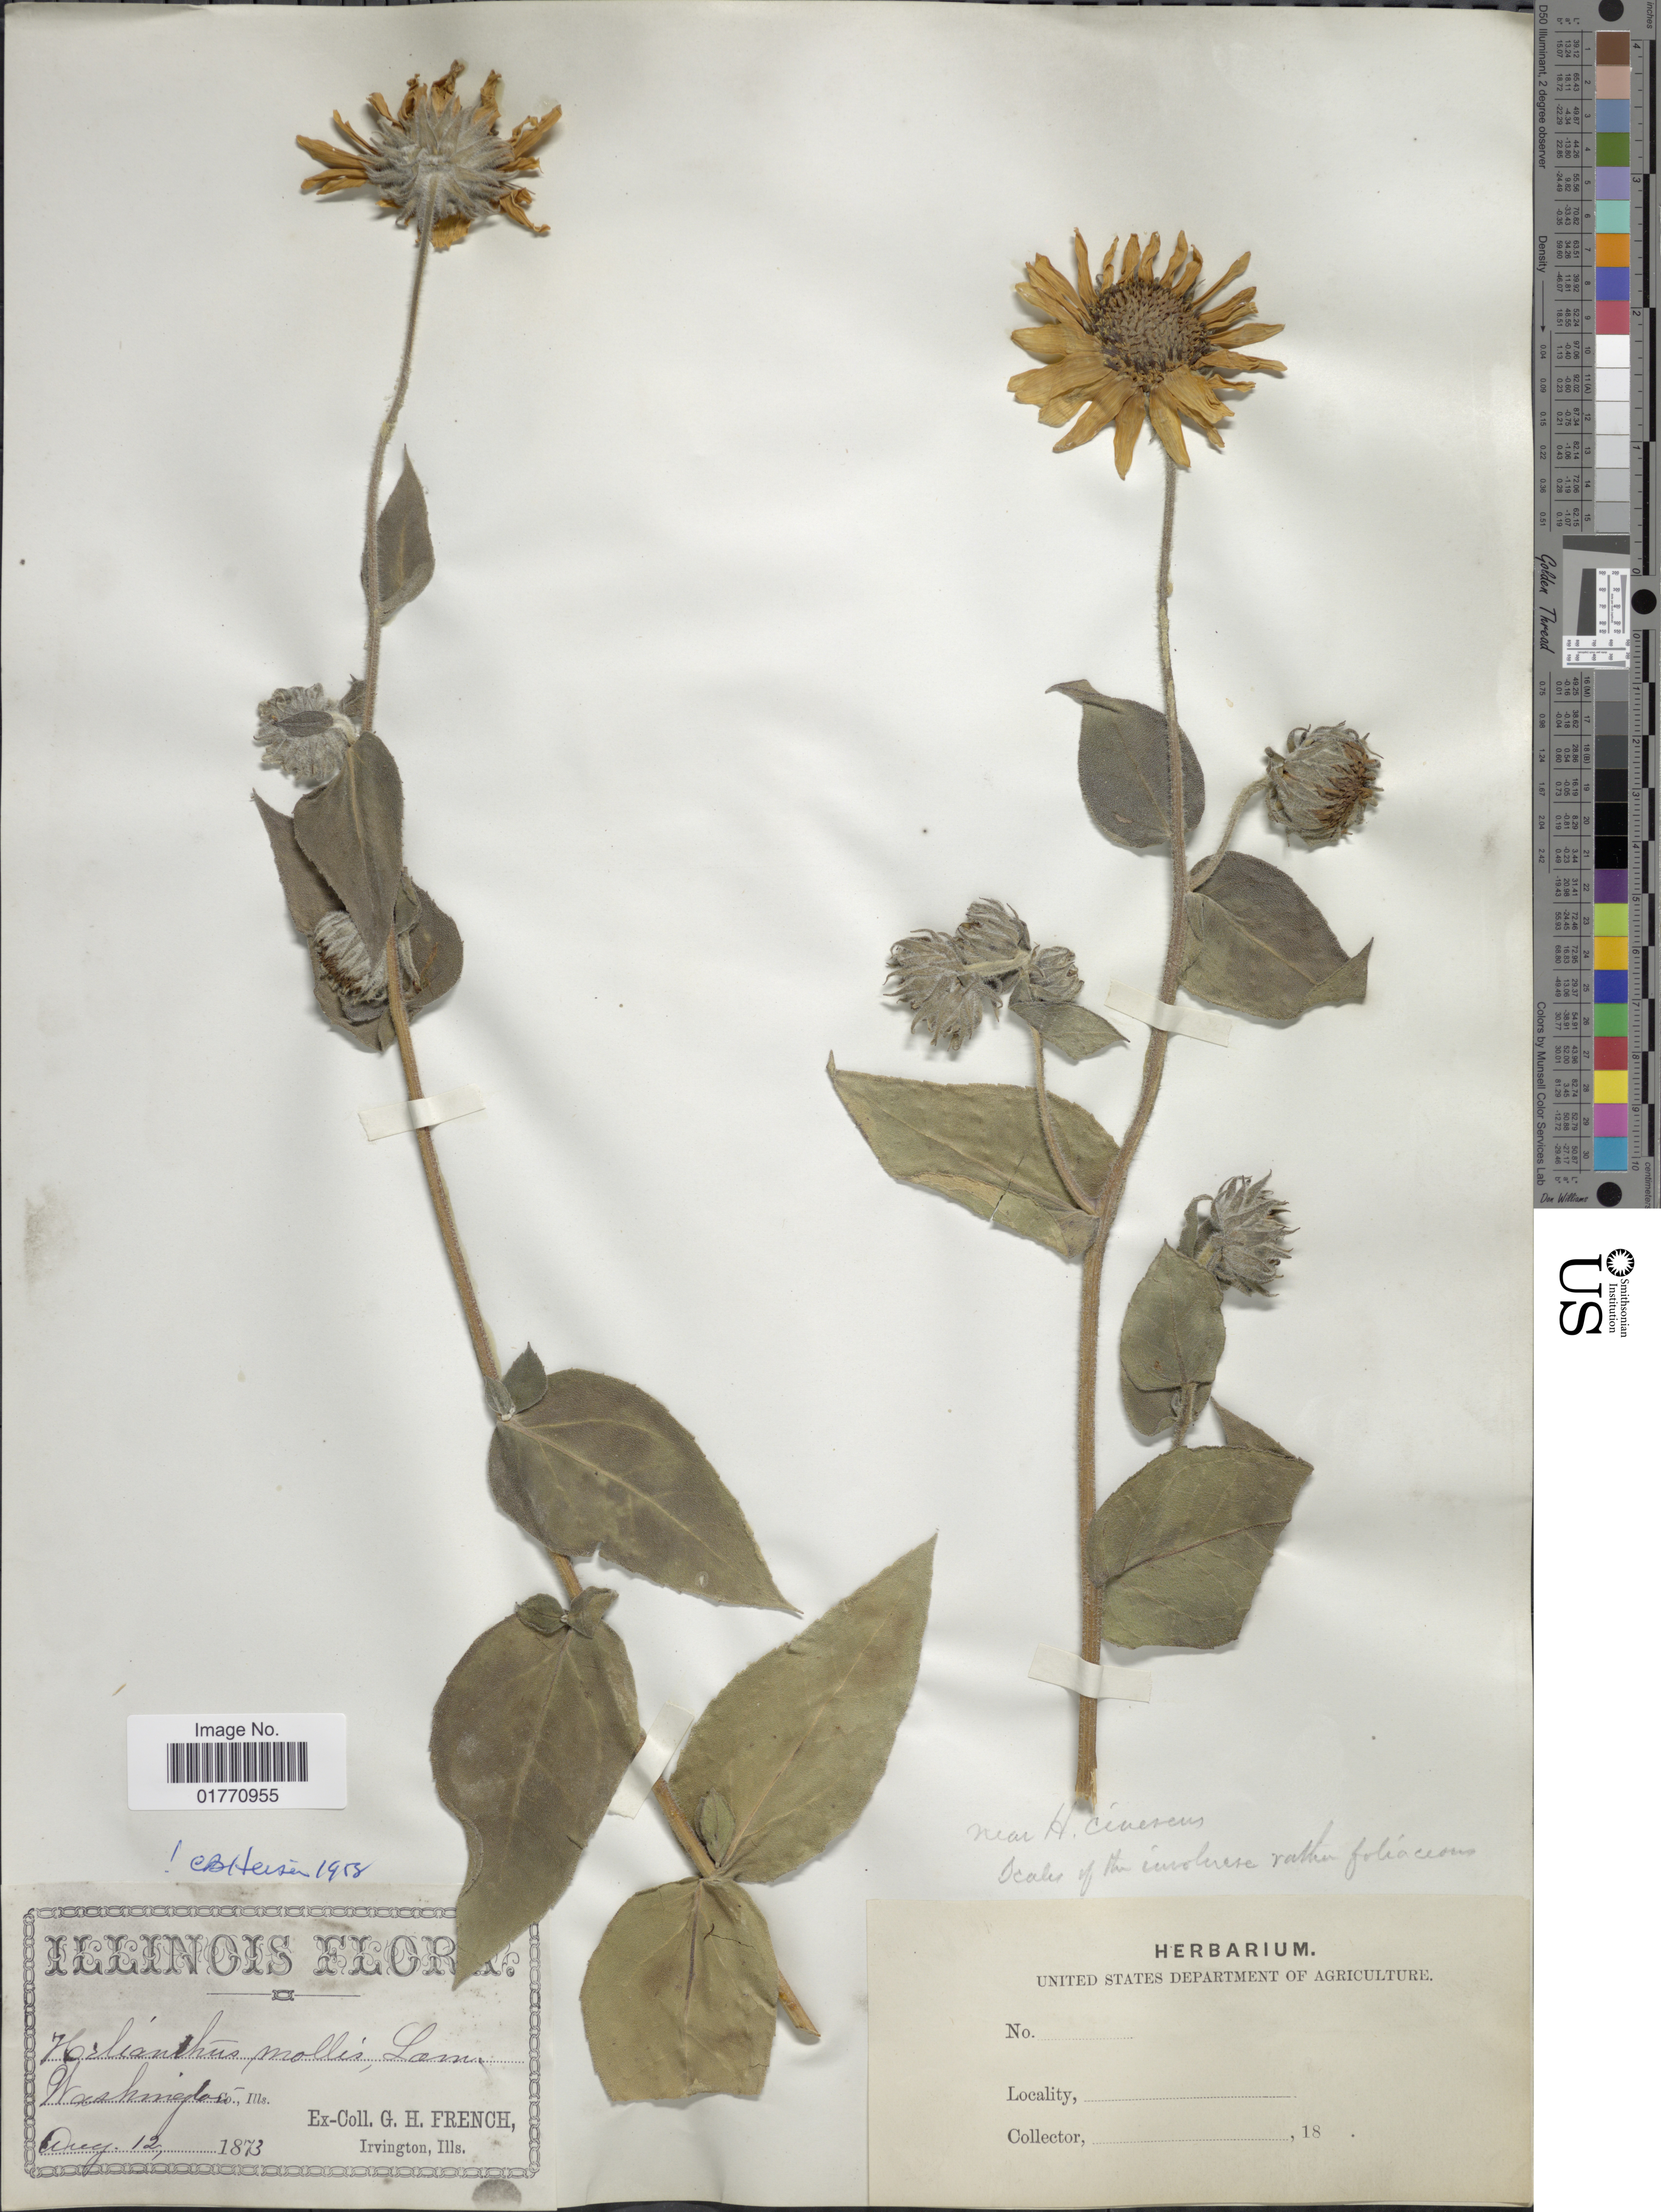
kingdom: Plantae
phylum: Tracheophyta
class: Magnoliopsida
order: Asterales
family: Asteraceae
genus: Helianthus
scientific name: Helianthus mollis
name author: Lam.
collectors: G. H. French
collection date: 1873-08-12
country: United States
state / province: Illinois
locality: Washington Co.